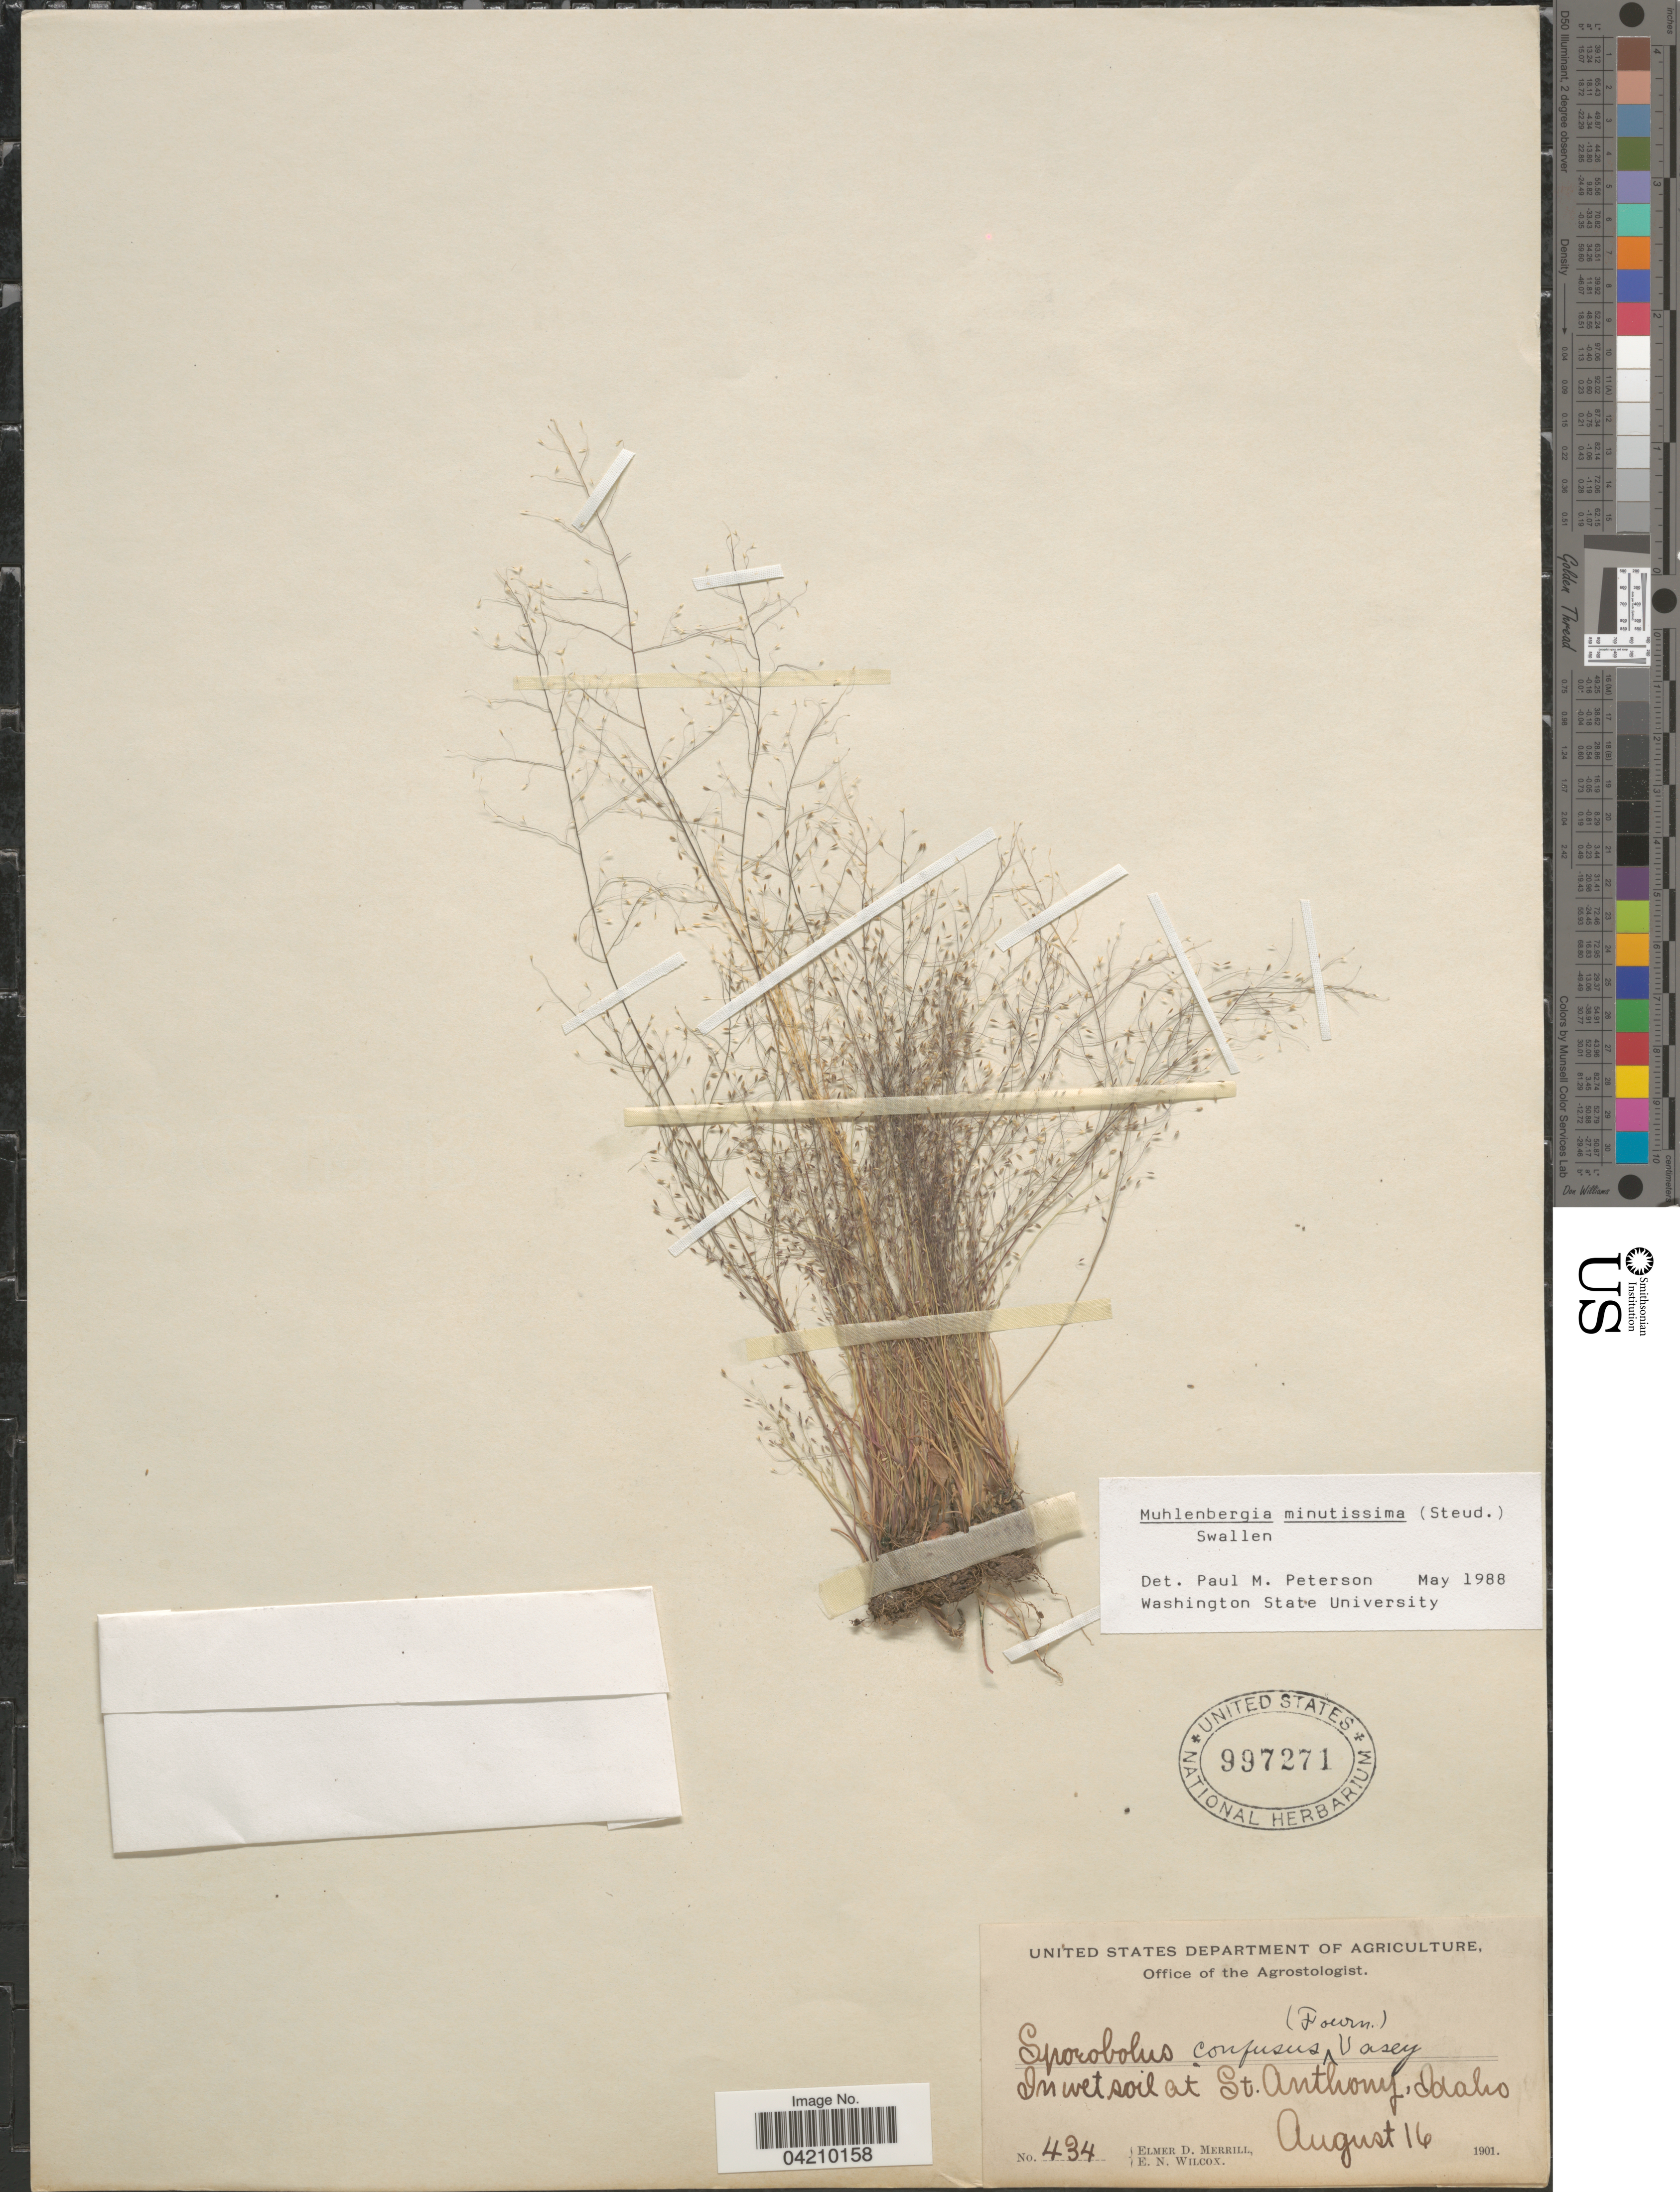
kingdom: Plantae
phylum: Tracheophyta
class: Liliopsida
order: Poales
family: Poaceae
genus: Muhlenbergia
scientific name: Muhlenbergia minutissima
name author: (Steud.) Swallen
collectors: E. D. Merrill & E. Wilcox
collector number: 434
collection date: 1901-08-16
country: United States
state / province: Idaho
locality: In wet soil at St. Anthony.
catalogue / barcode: US 997271